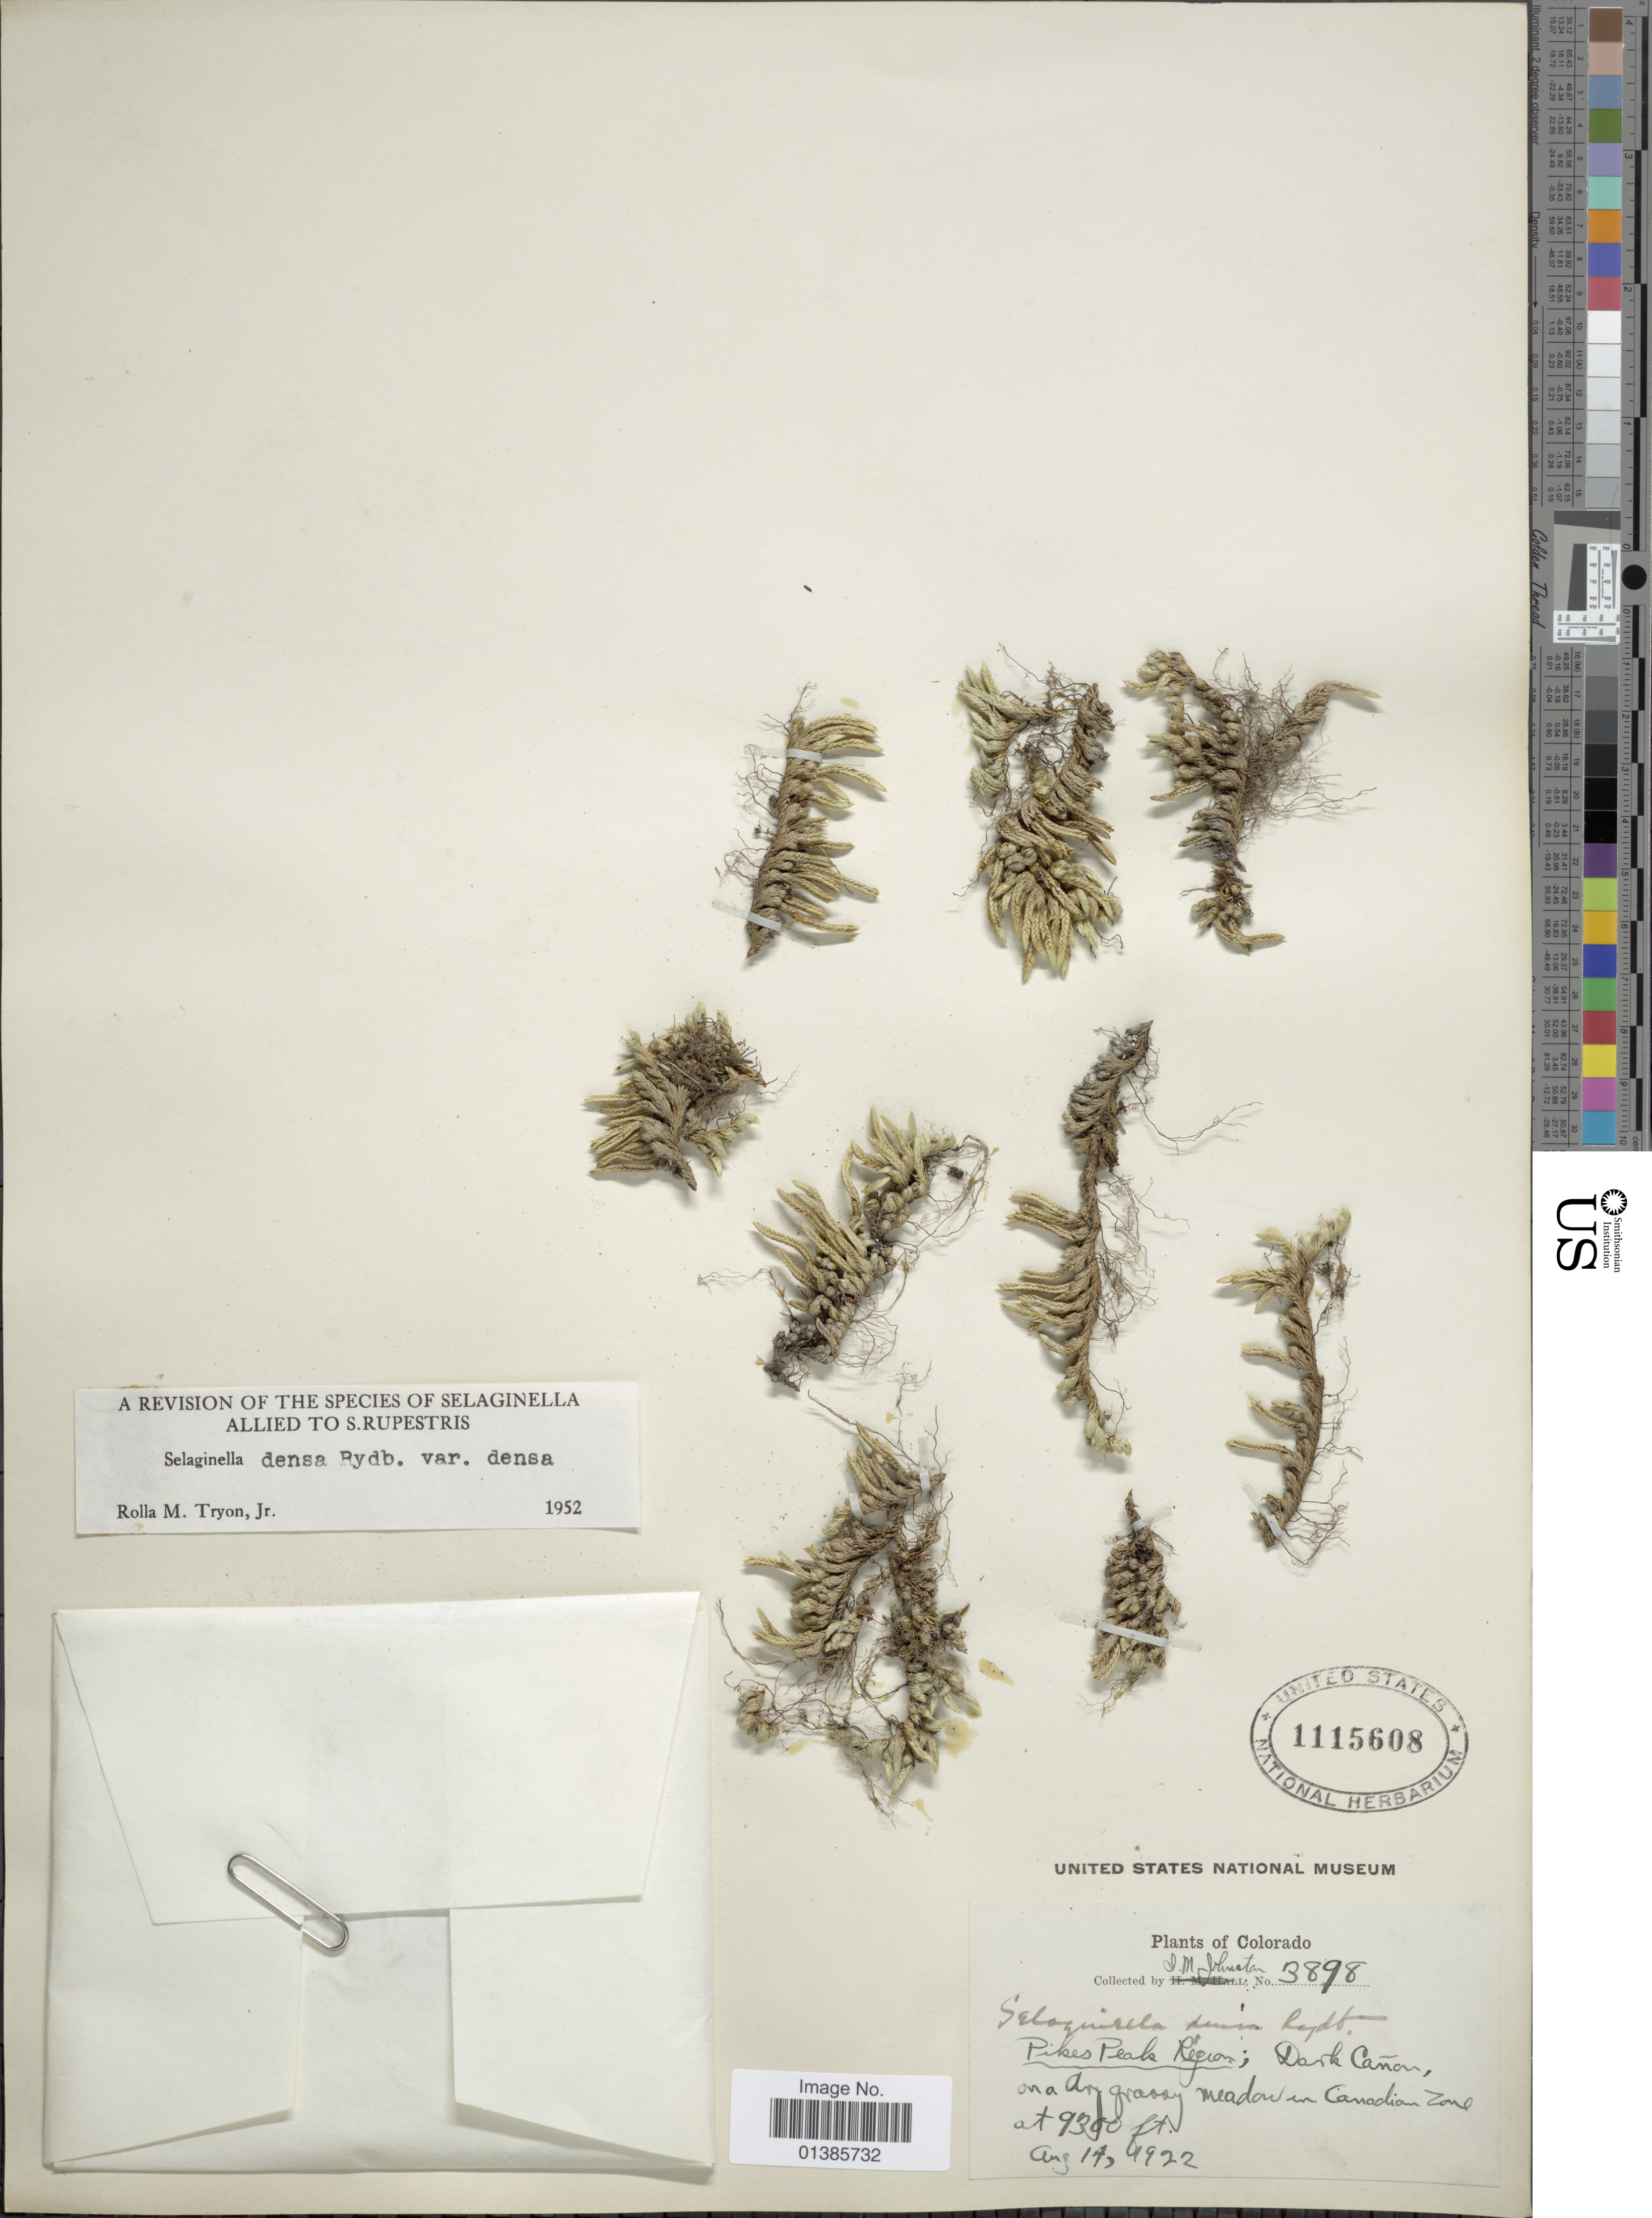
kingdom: Plantae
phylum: Tracheophyta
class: Lycopodiopsida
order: Selaginellales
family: Selaginellaceae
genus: Selaginella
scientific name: Selaginella densa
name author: Rydb.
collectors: I.M. Johnston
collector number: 3898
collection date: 1922-08-14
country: United States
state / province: Colorado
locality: Pikes Peak Region; Dark Cañon, on a dry grassy meadow in Canadian Zone.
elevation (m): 2835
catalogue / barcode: US 1115608